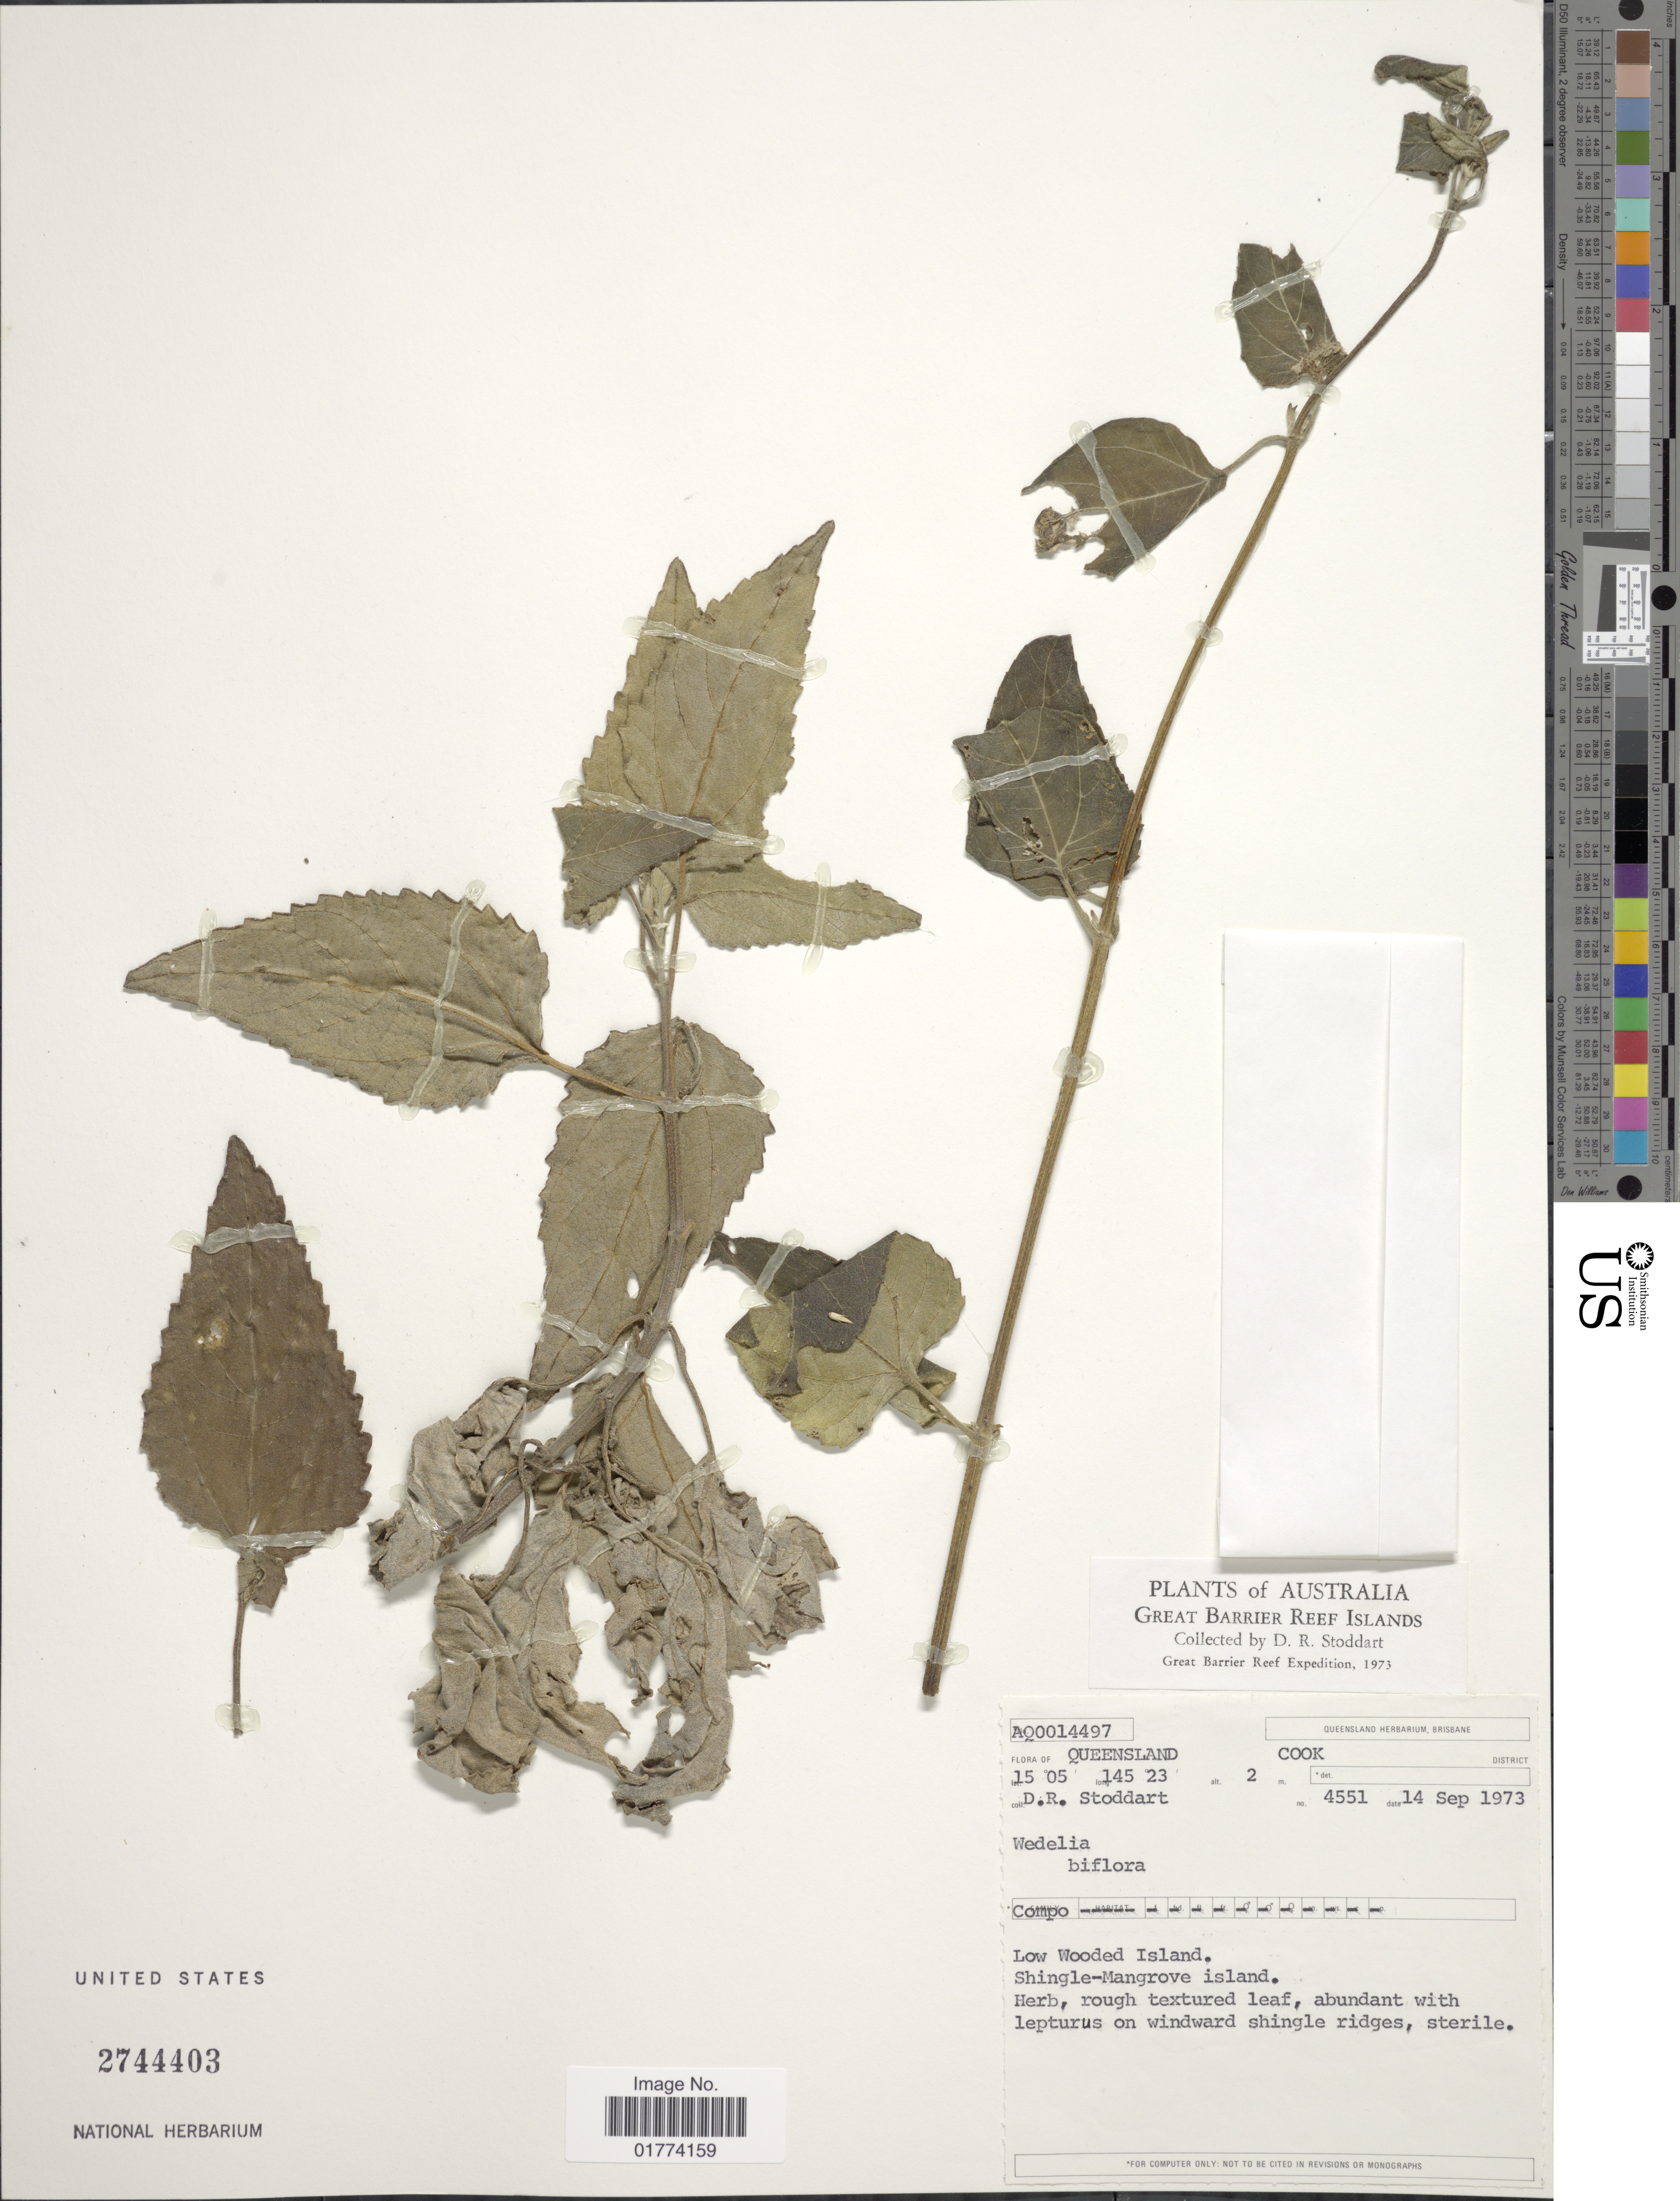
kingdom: Plantae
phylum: Tracheophyta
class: Magnoliopsida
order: Asterales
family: Asteraceae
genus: Wollastonia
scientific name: Wollastonia biflora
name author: (L.) DC.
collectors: D. R. Stoddart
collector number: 4551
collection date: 1973-09-14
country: Australia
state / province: Queensland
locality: Great Barrier Reef Islands, Cook District, Low wooded Island, shingle- Mangrove island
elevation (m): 2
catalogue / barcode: US 2744403